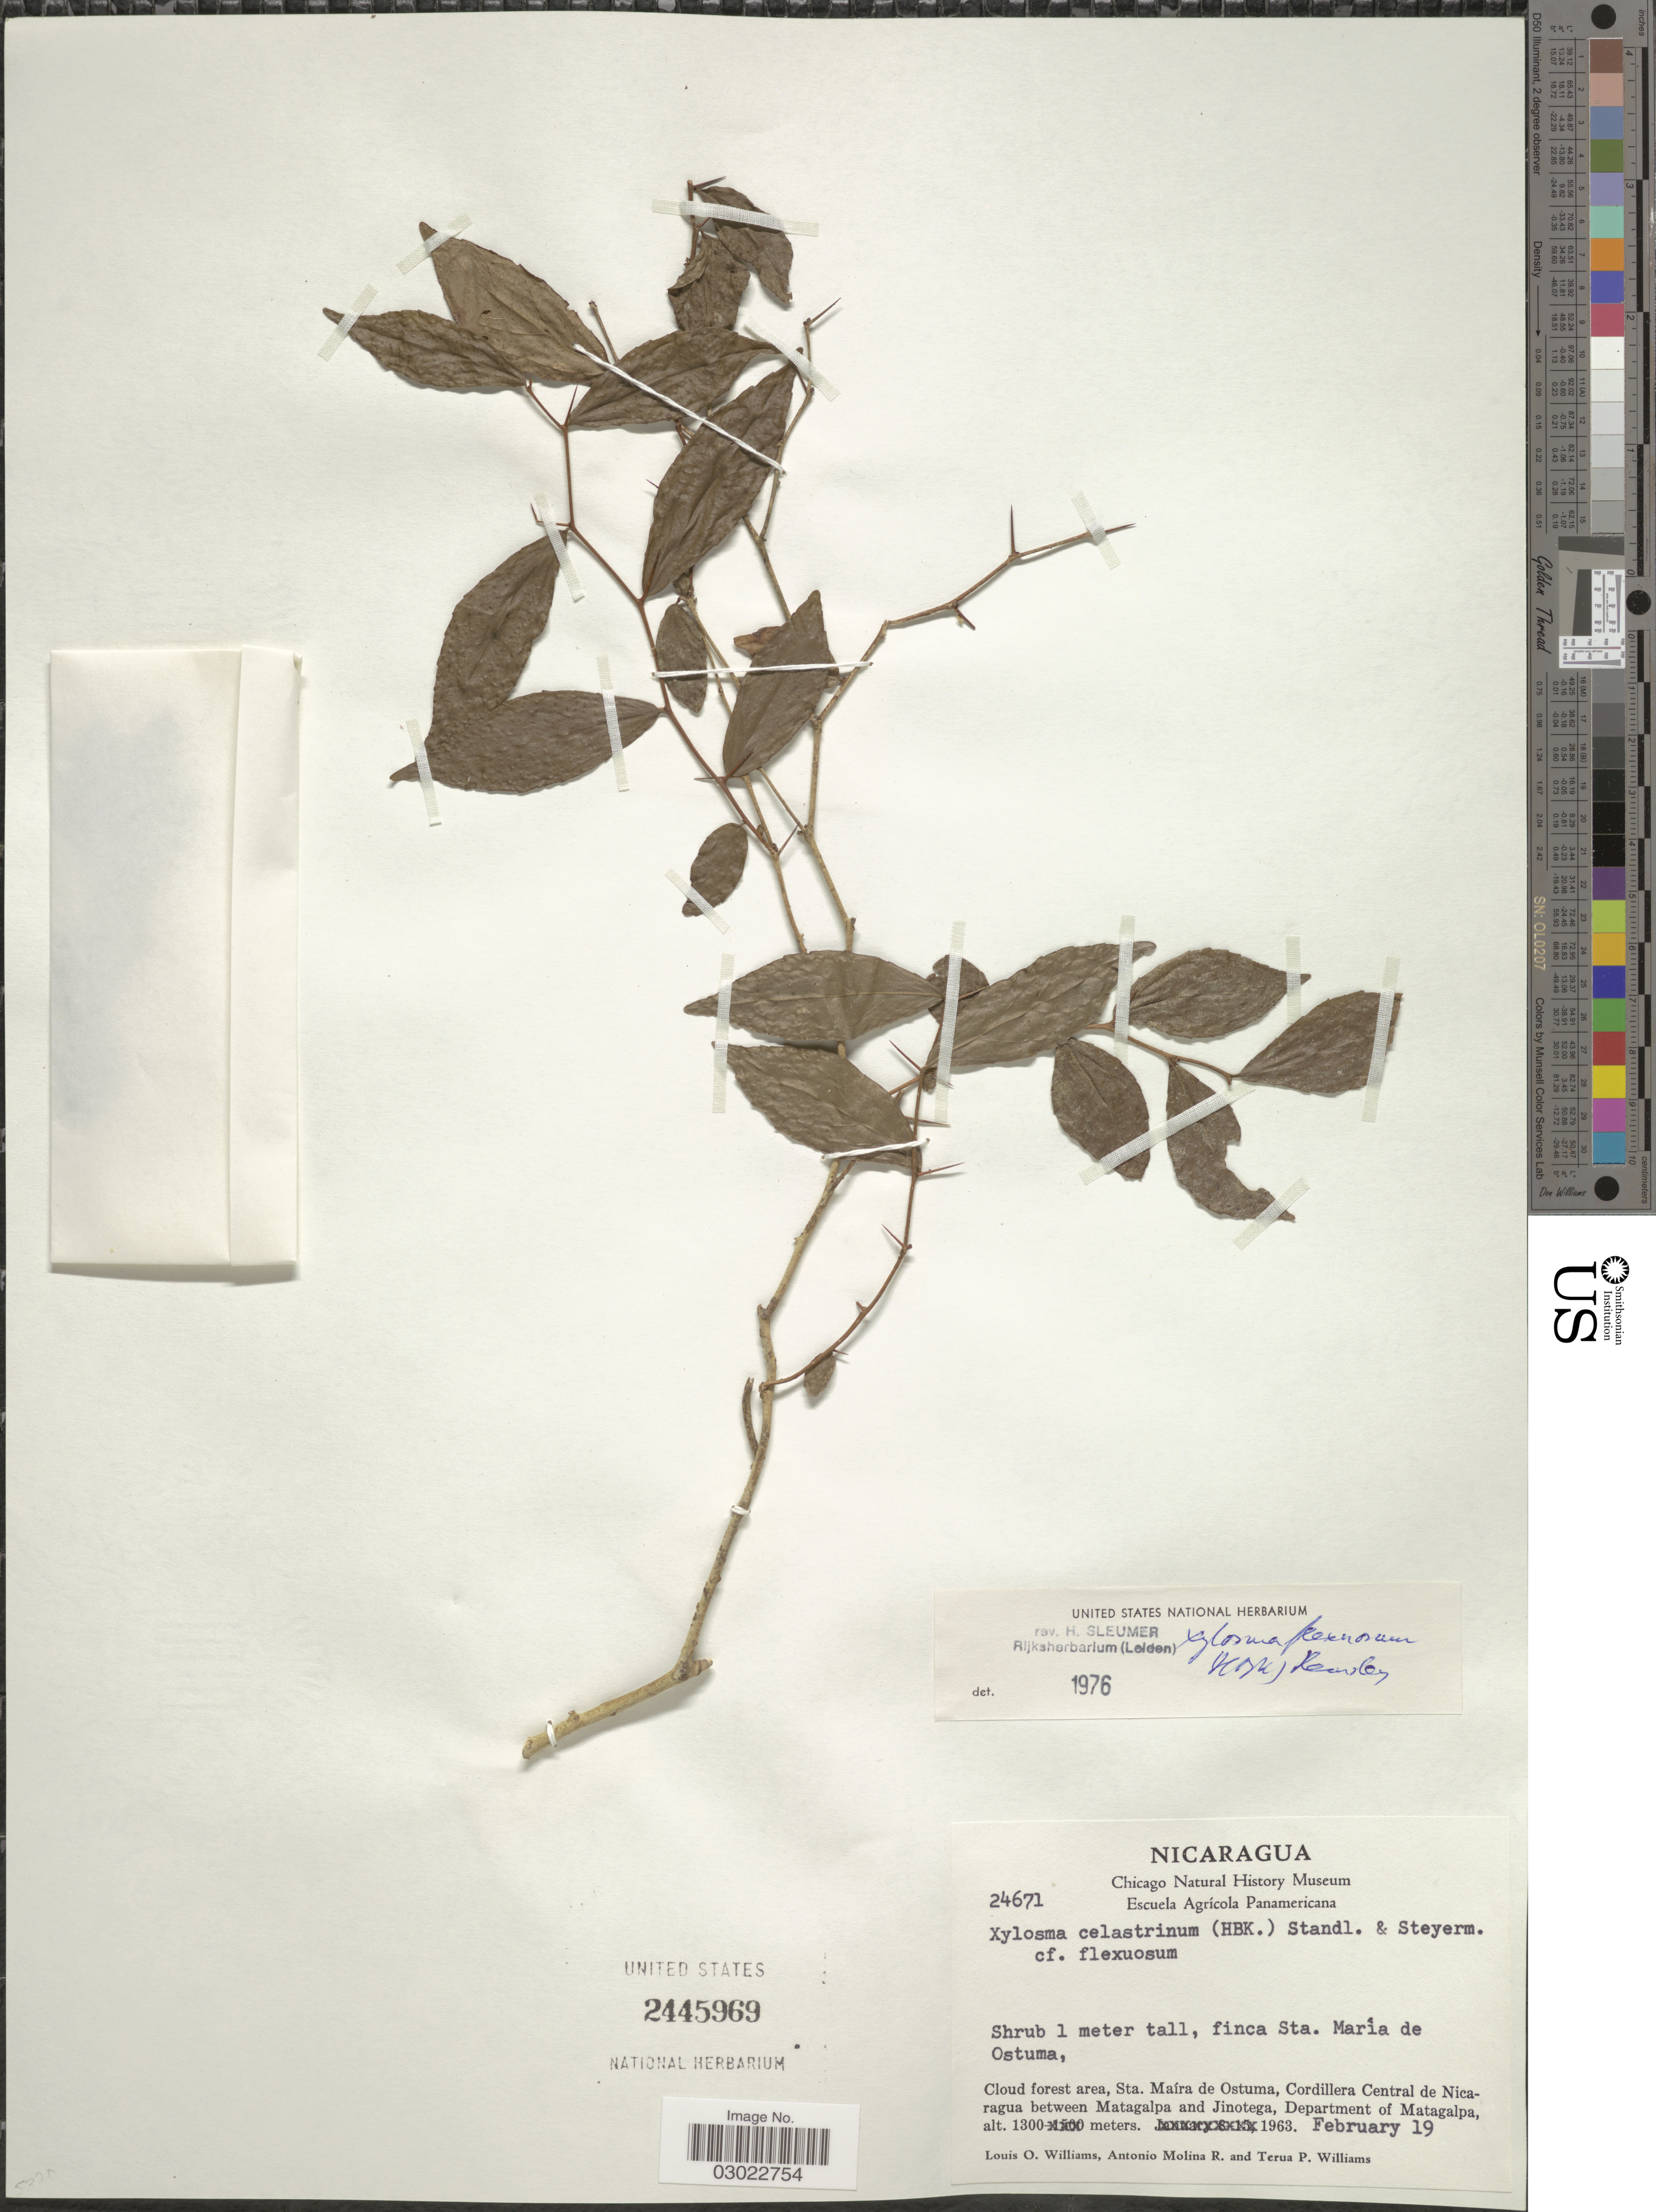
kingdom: Plantae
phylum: Tracheophyta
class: Magnoliopsida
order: Malpighiales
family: Salicaceae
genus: Xylosma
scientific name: Xylosma flexuosa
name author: (Kunth) Hemsl.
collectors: L. O. Williams, A. Molina R. & T. Williams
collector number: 24671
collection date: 1963-02-19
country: Nicaragua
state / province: Matagalpa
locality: Finca Sta. María de Ostuma, Sta. María de Ostuma, Cordillera Central de Nicaragua between Matagalpa and Jinotega, Department of Matagalpa.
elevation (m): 1300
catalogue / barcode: US 2445969